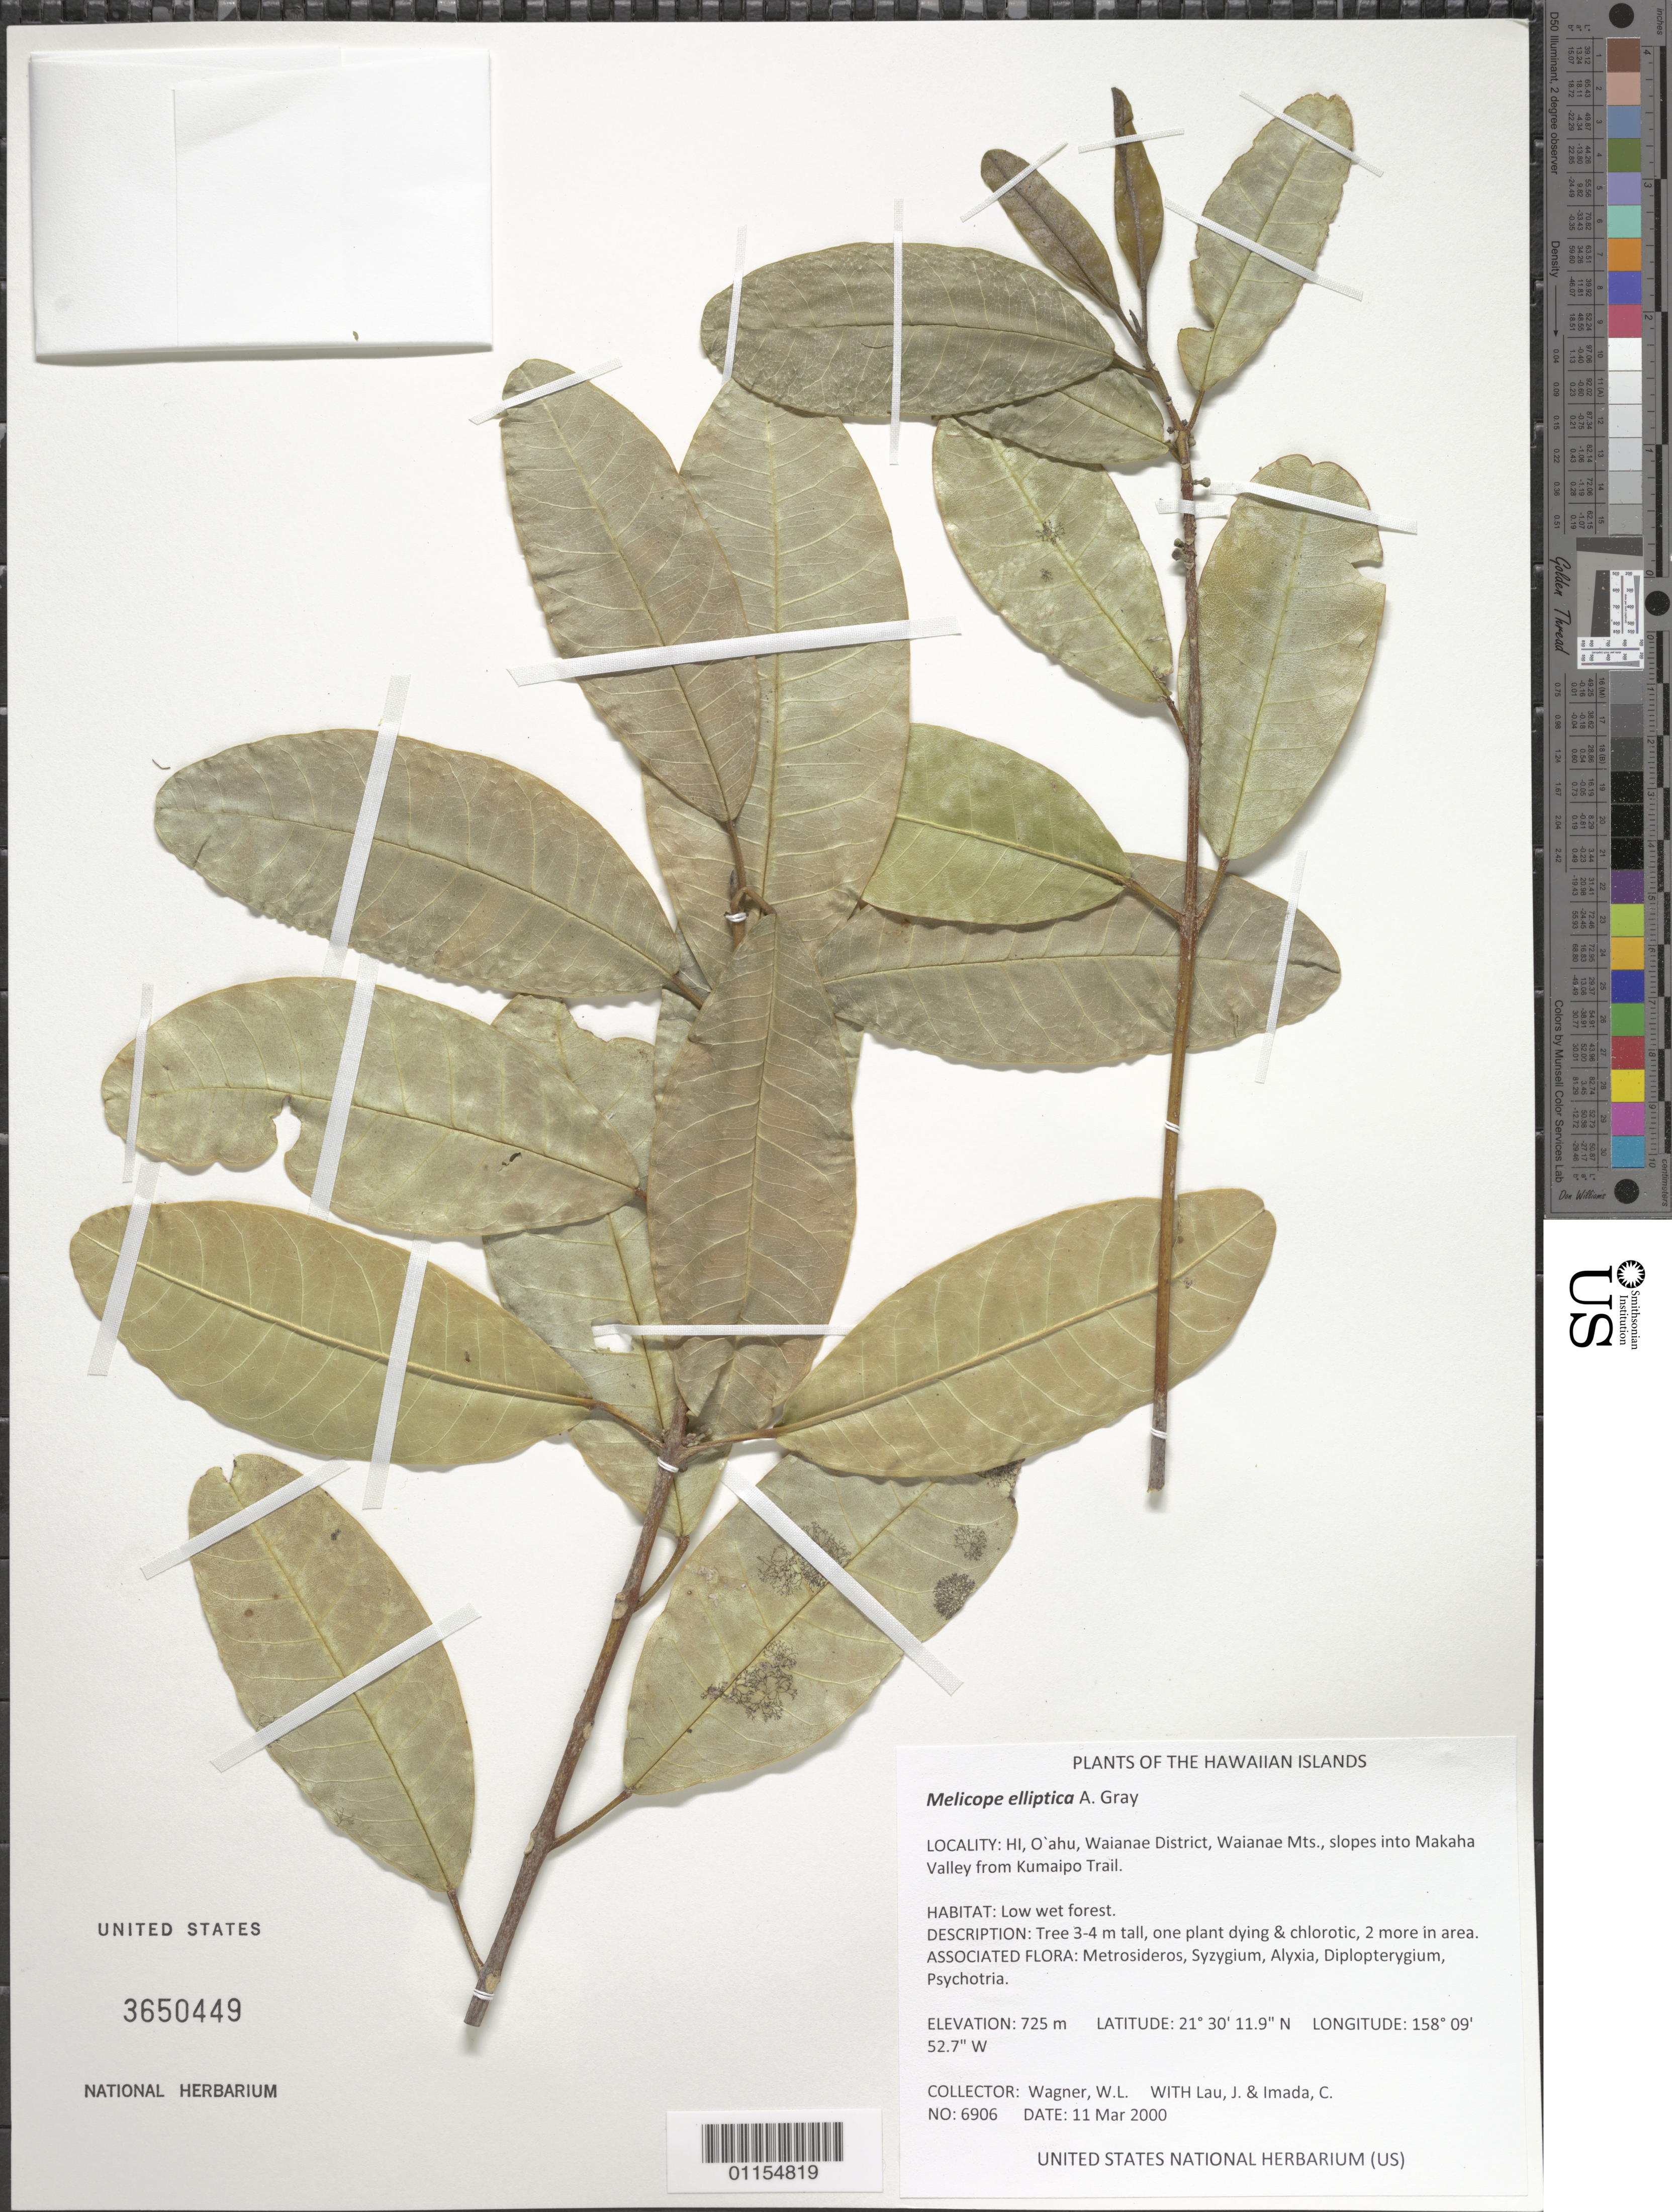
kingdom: Plantae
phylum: Tracheophyta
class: Magnoliopsida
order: Sapindales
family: Rutaceae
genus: Melicope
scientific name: Melicope elliptica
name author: A. Gray in Wilkes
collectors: W. L. Wagner, J. Lau & C. Imada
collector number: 6906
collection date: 2000-03-11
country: United States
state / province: Hawaii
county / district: Honolulu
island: Oahu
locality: Waianae District, Waianae Mts., slopes into Makaha Valley from Kumaipo Trail.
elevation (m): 725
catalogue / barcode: US 3650449